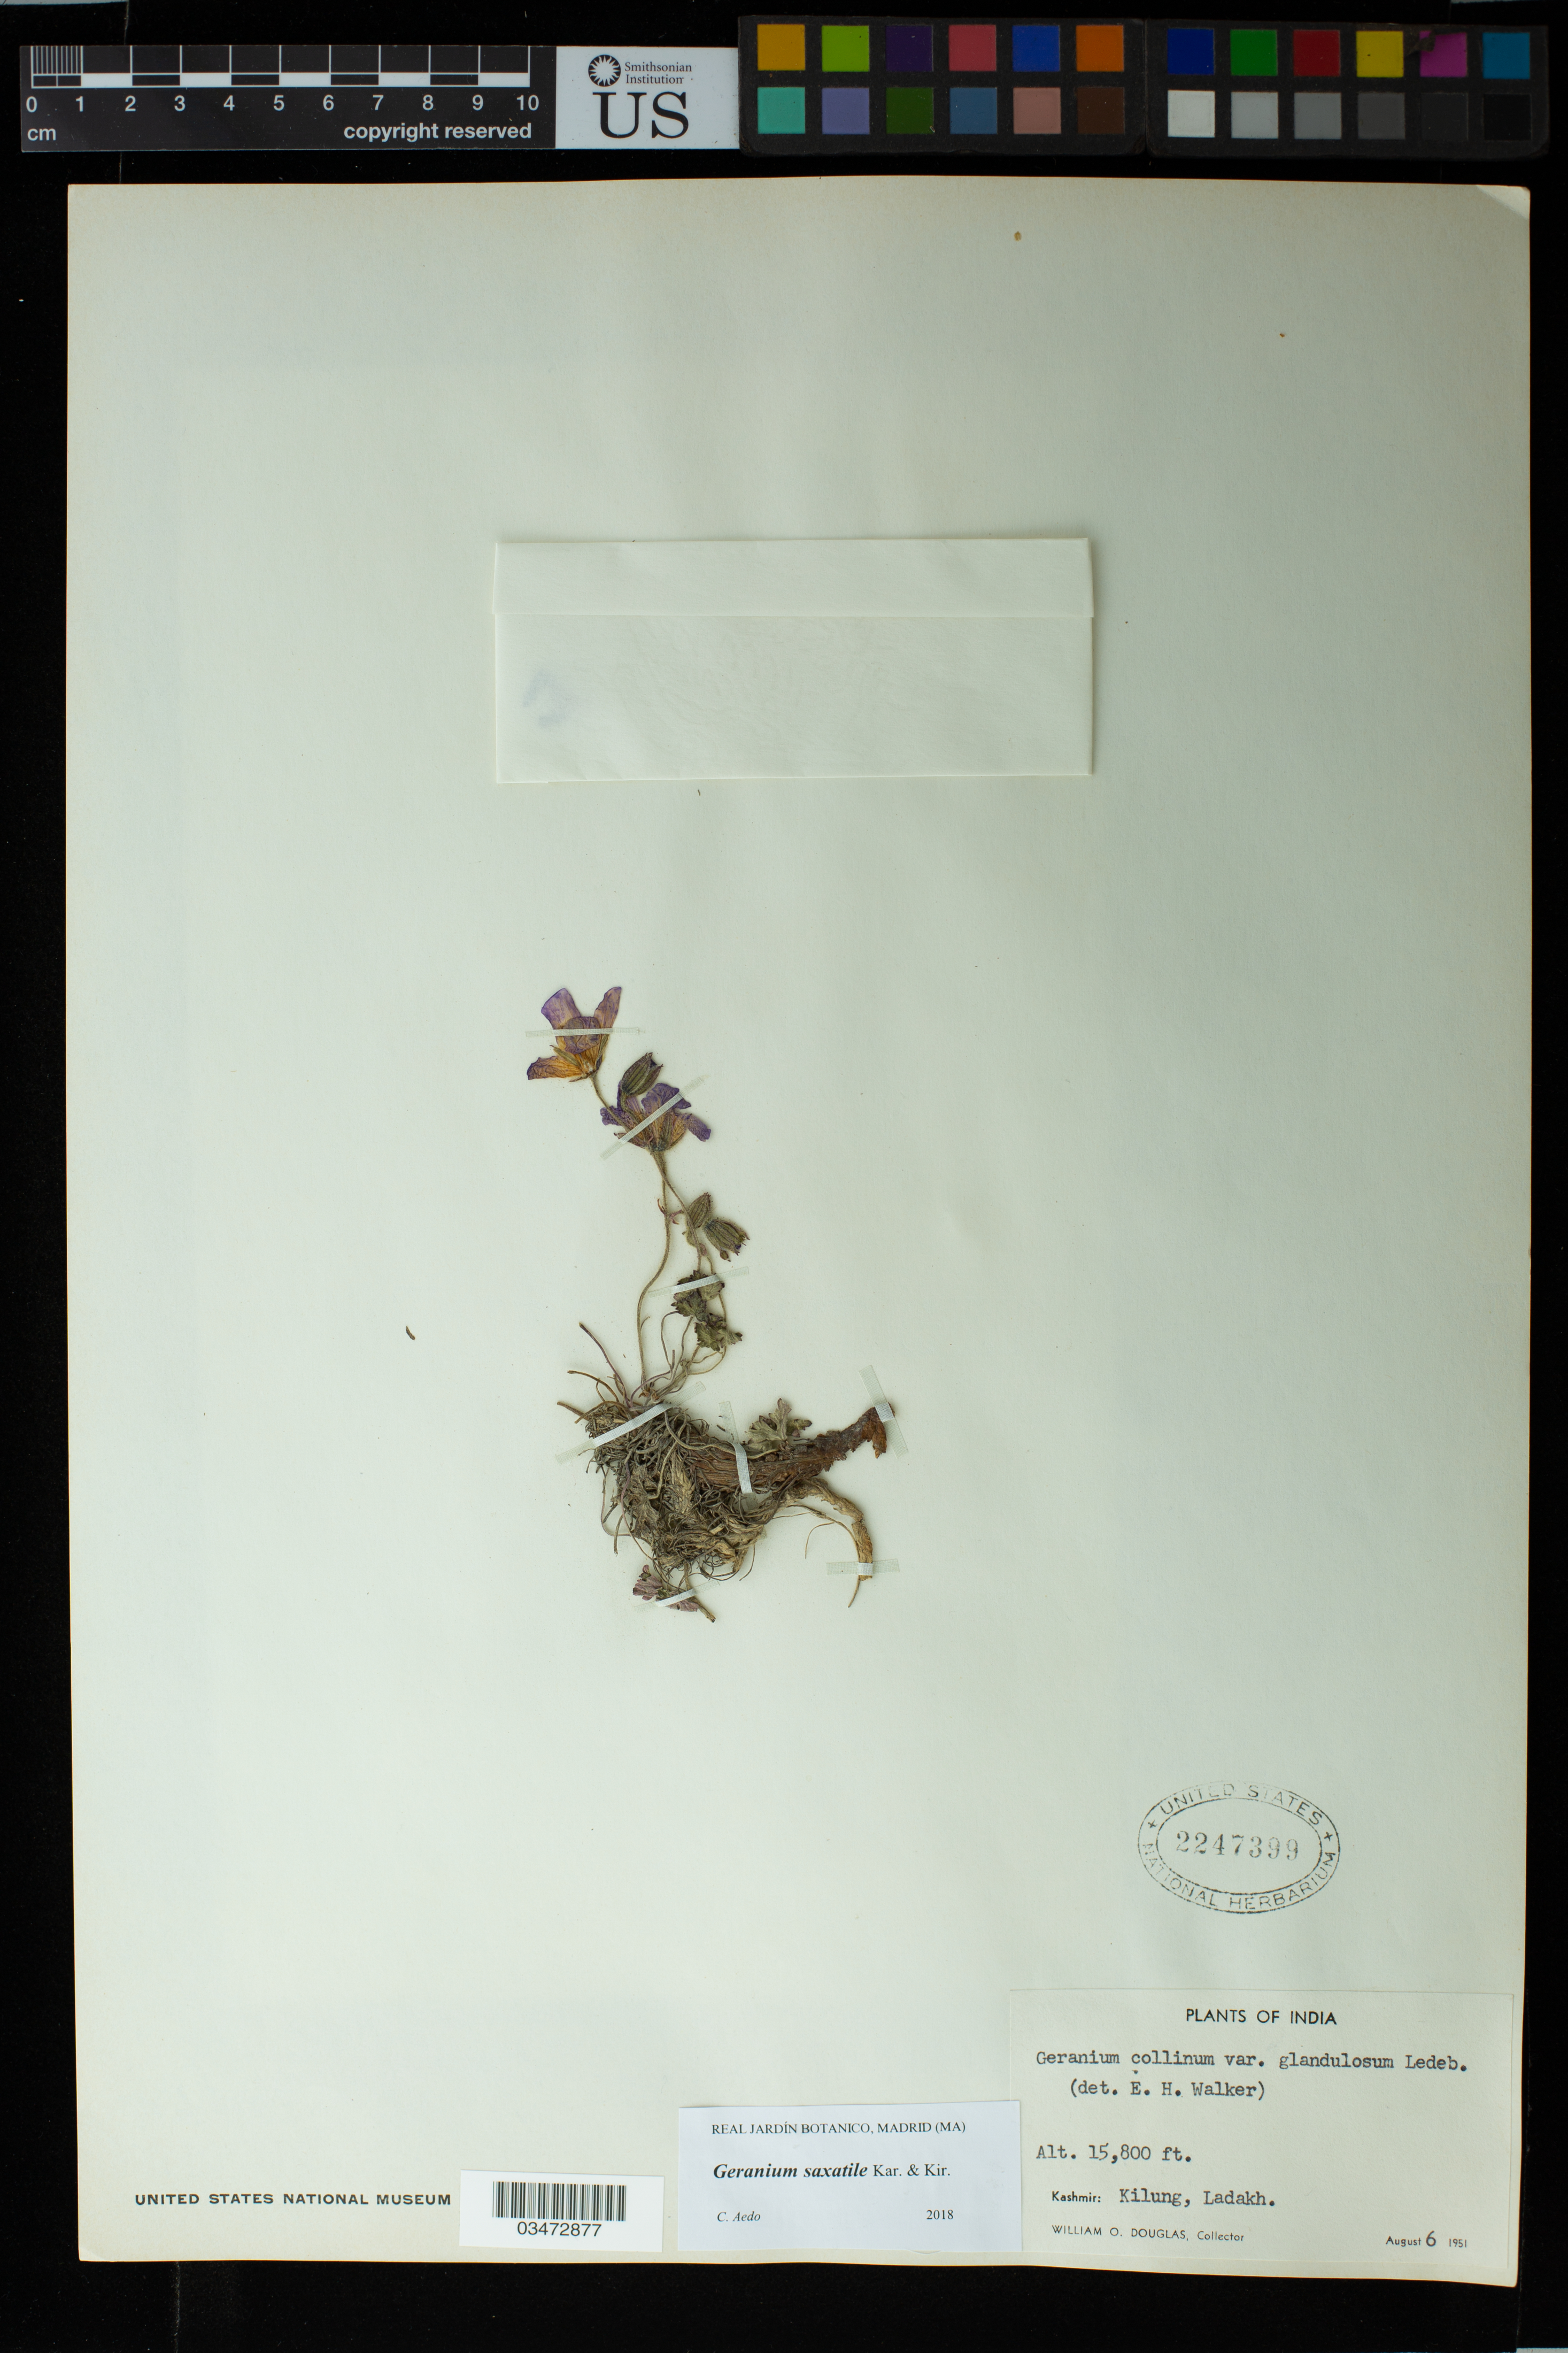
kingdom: Plantae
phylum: Tracheophyta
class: Magnoliopsida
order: Geraniales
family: Geraniaceae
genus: Geranium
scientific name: Geranium saxatile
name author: Kar. & Kir.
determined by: Aedo, C.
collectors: W. Douglas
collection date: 1951-08-06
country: India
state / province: Jammu and Kashmir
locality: Kashmir: Kilung, Ladakh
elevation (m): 4816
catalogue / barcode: US 2247399